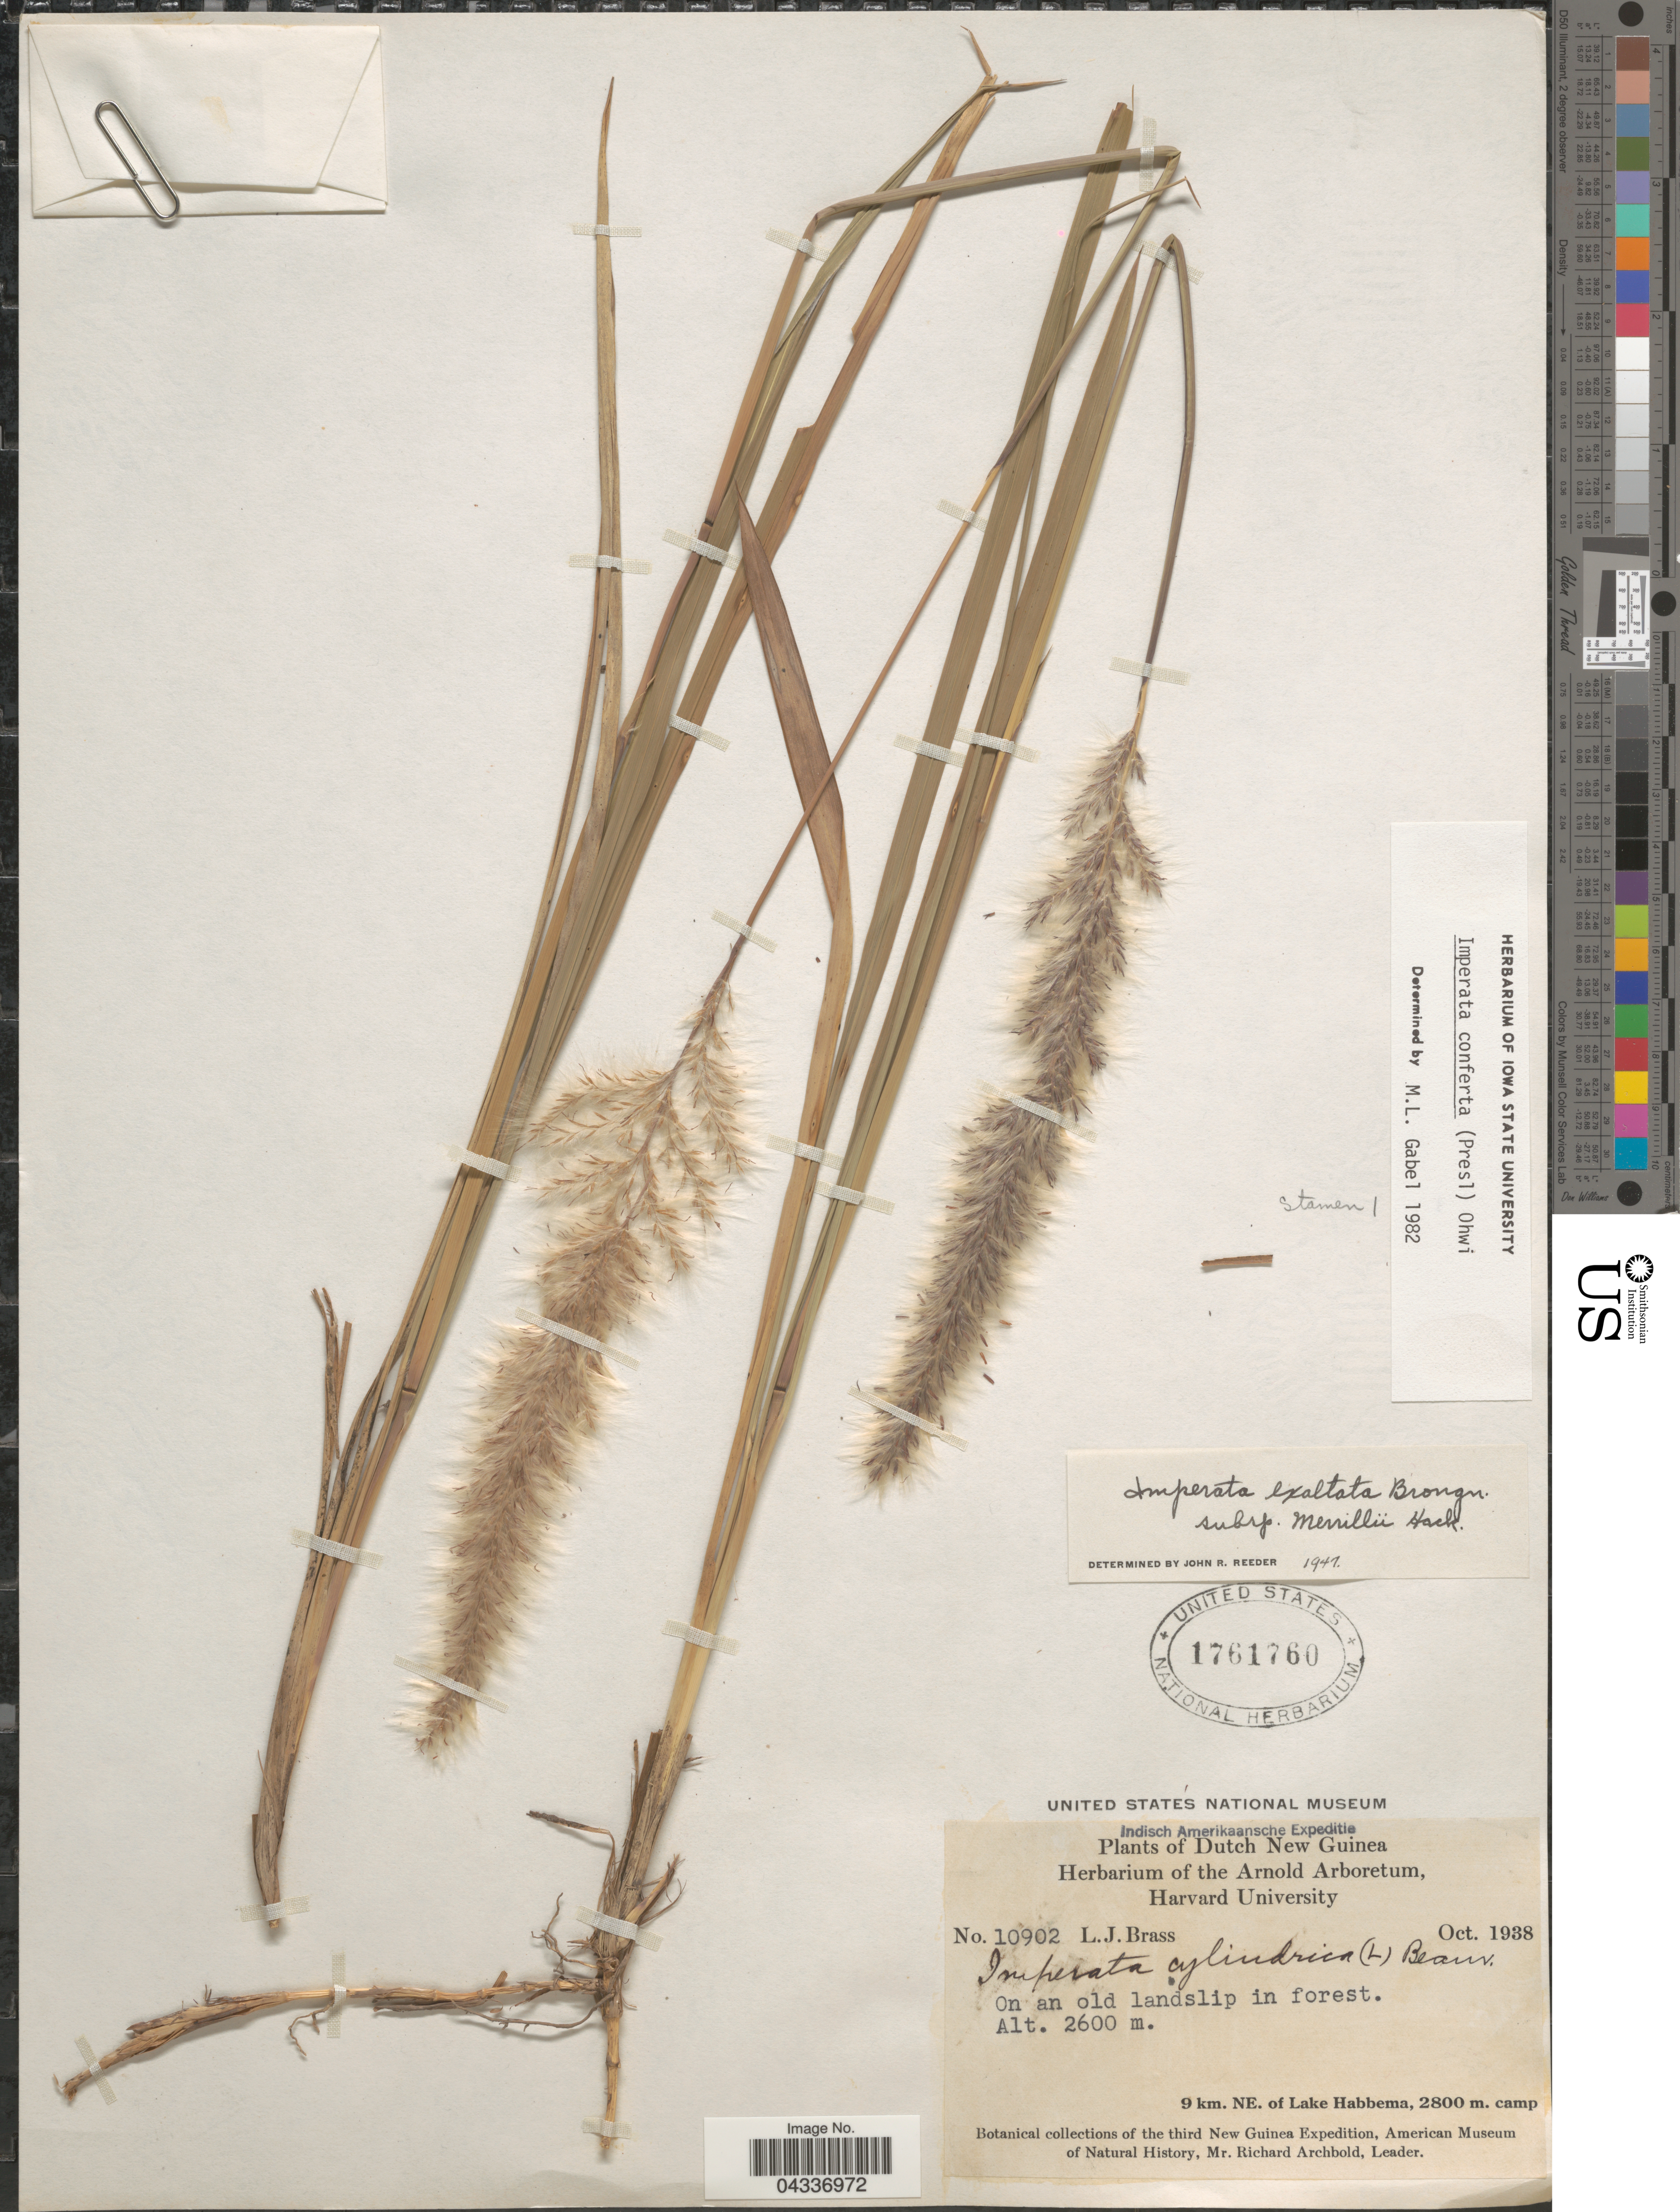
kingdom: Plantae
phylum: Tracheophyta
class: Liliopsida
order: Poales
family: Poaceae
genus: Imperata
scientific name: Imperata conferta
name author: (J. Presl) Ohwi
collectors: L. J. Brass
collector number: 10902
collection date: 1938-10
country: Papua New Guinea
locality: Indisch Amerikaansche Expeditie. Dutch New Guinea. 9 km. NE. of Lake Habbema. The Third New Guinea Expedition, American Museum of Natural History.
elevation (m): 2800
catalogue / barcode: US 1761760